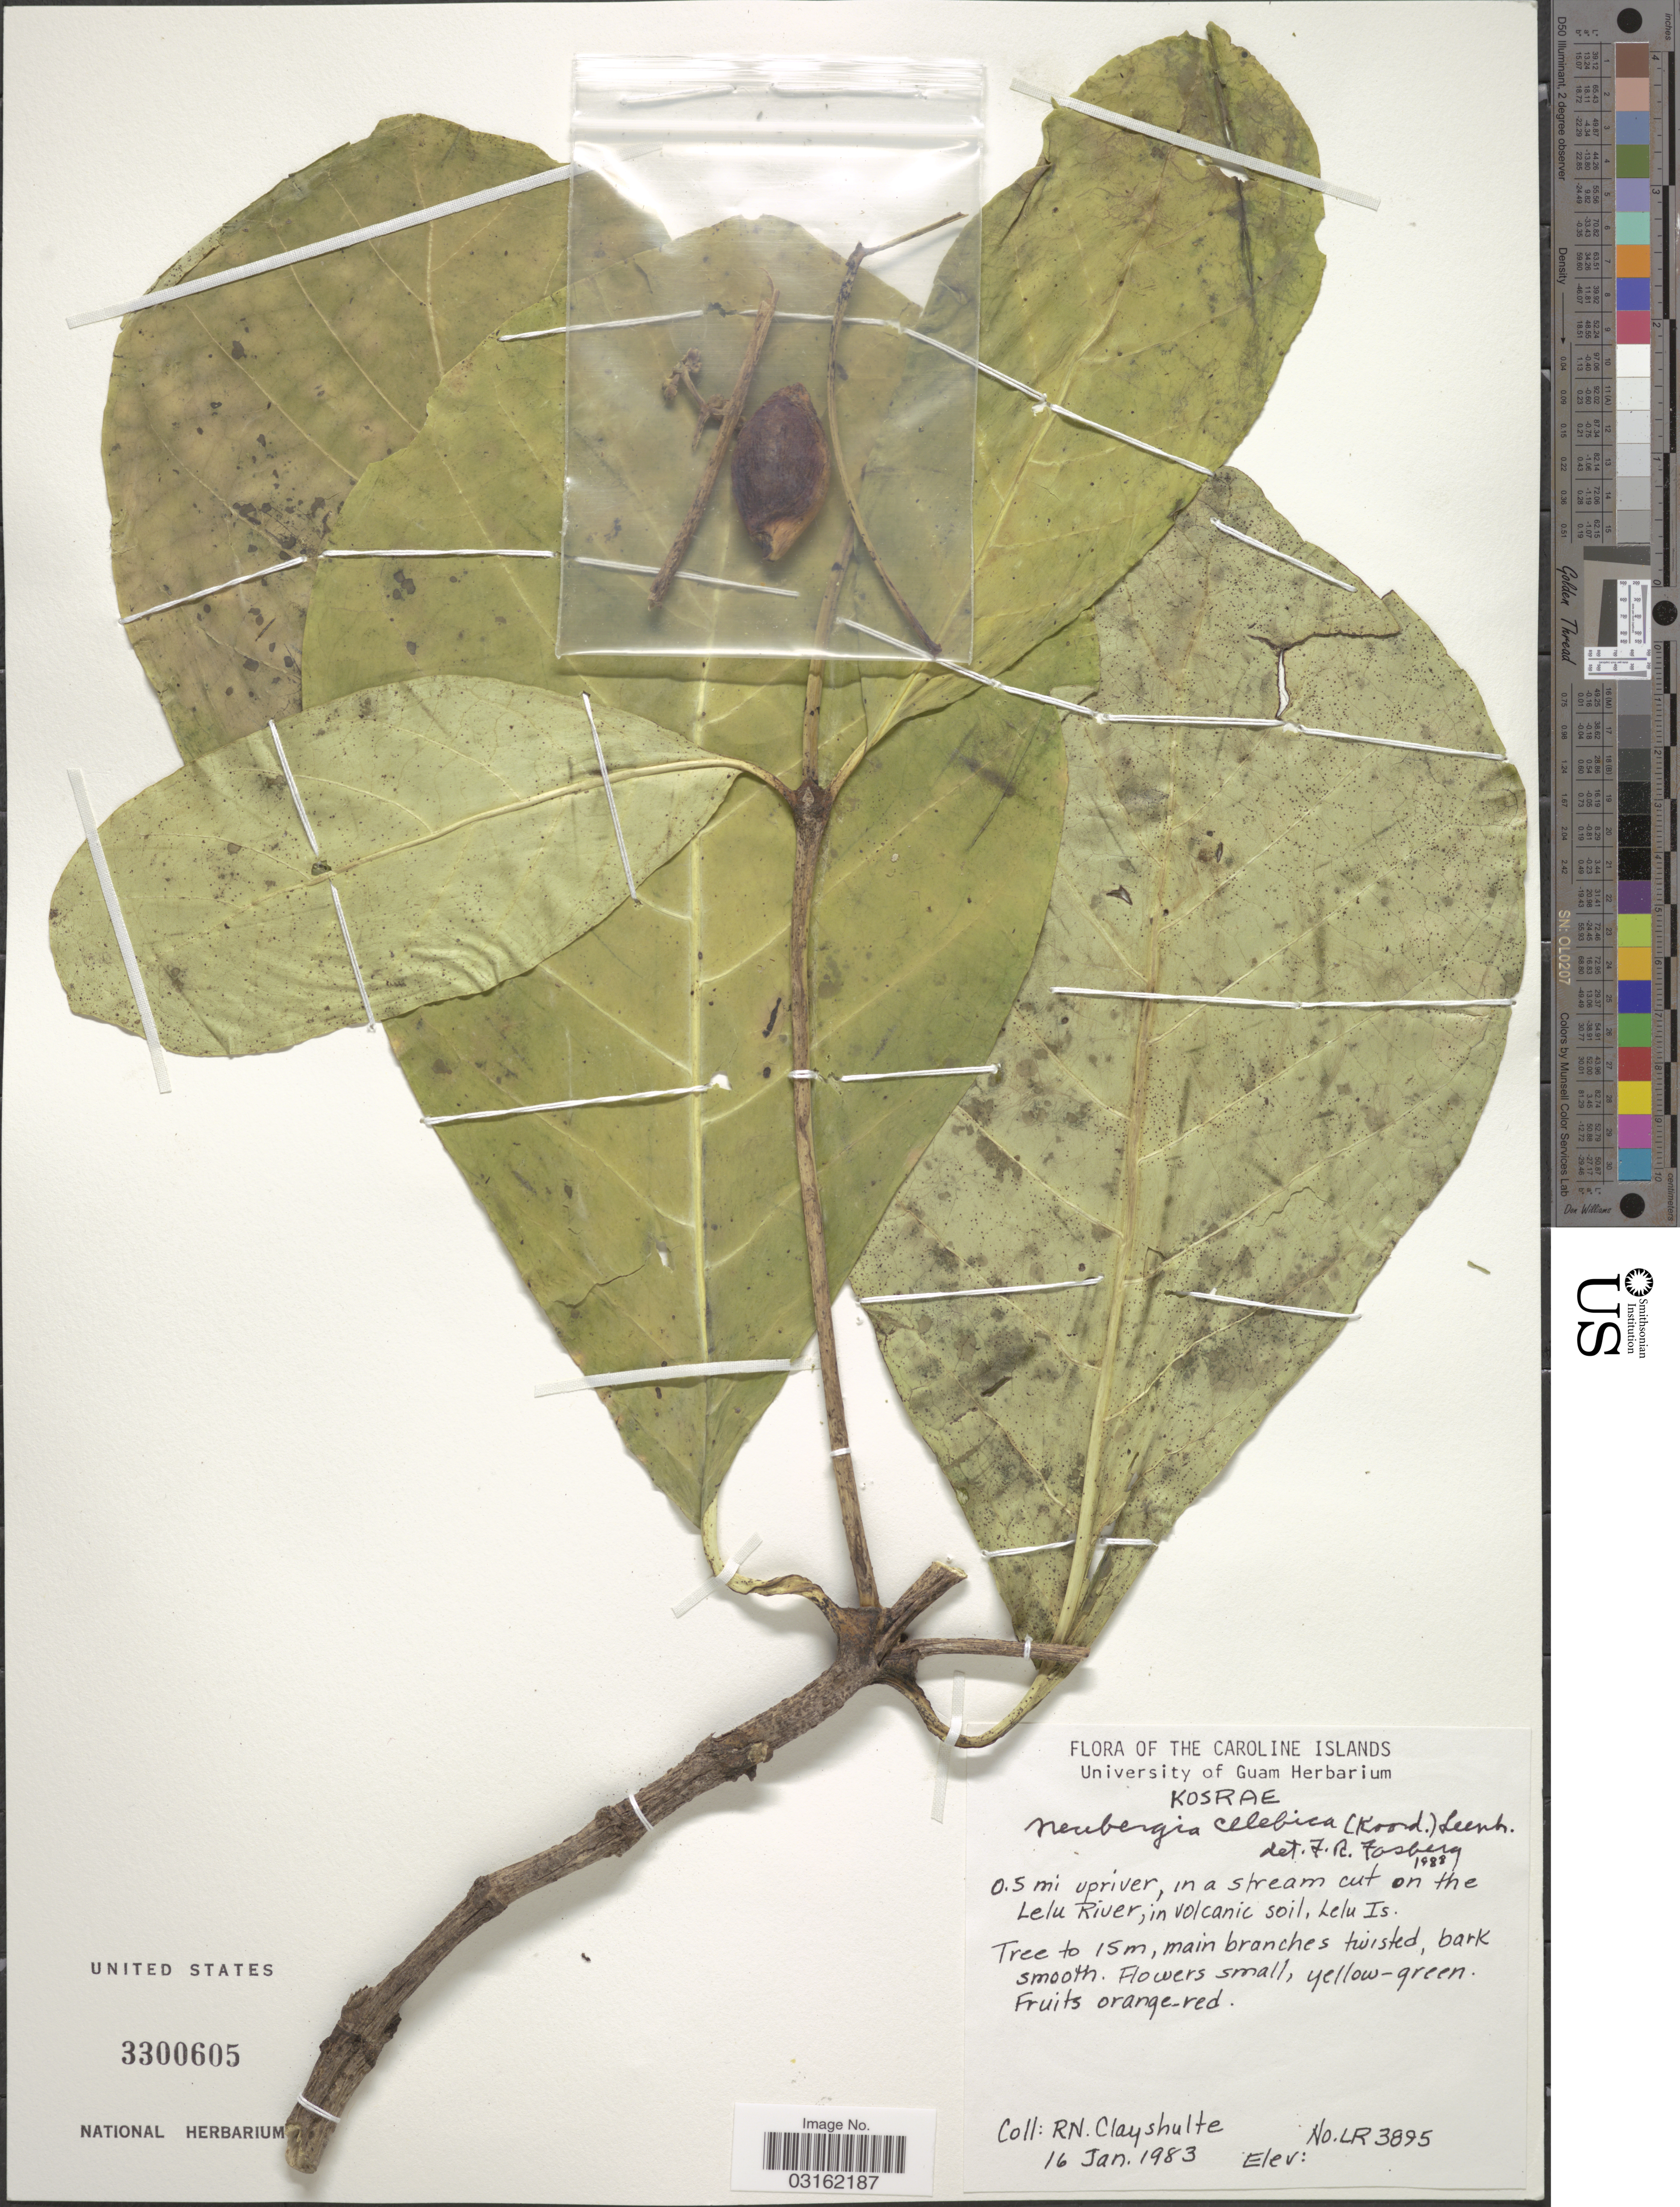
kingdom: Plantae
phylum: Tracheophyta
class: Magnoliopsida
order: Gentianales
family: Loganiaceae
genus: Neuburgia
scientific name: Neuburgia celebica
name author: (Koord.) Leenh.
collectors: R. Clayshulte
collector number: LR3895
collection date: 1983-01-16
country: Micronesia, Federated States of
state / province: Kosrae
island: Kosrae [Kusaie]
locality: The Caroline Islands, 0.5 mi upriver, in a stream cut on the Lelu River, in volcanic soil, Lelu Is.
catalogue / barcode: US 3300605